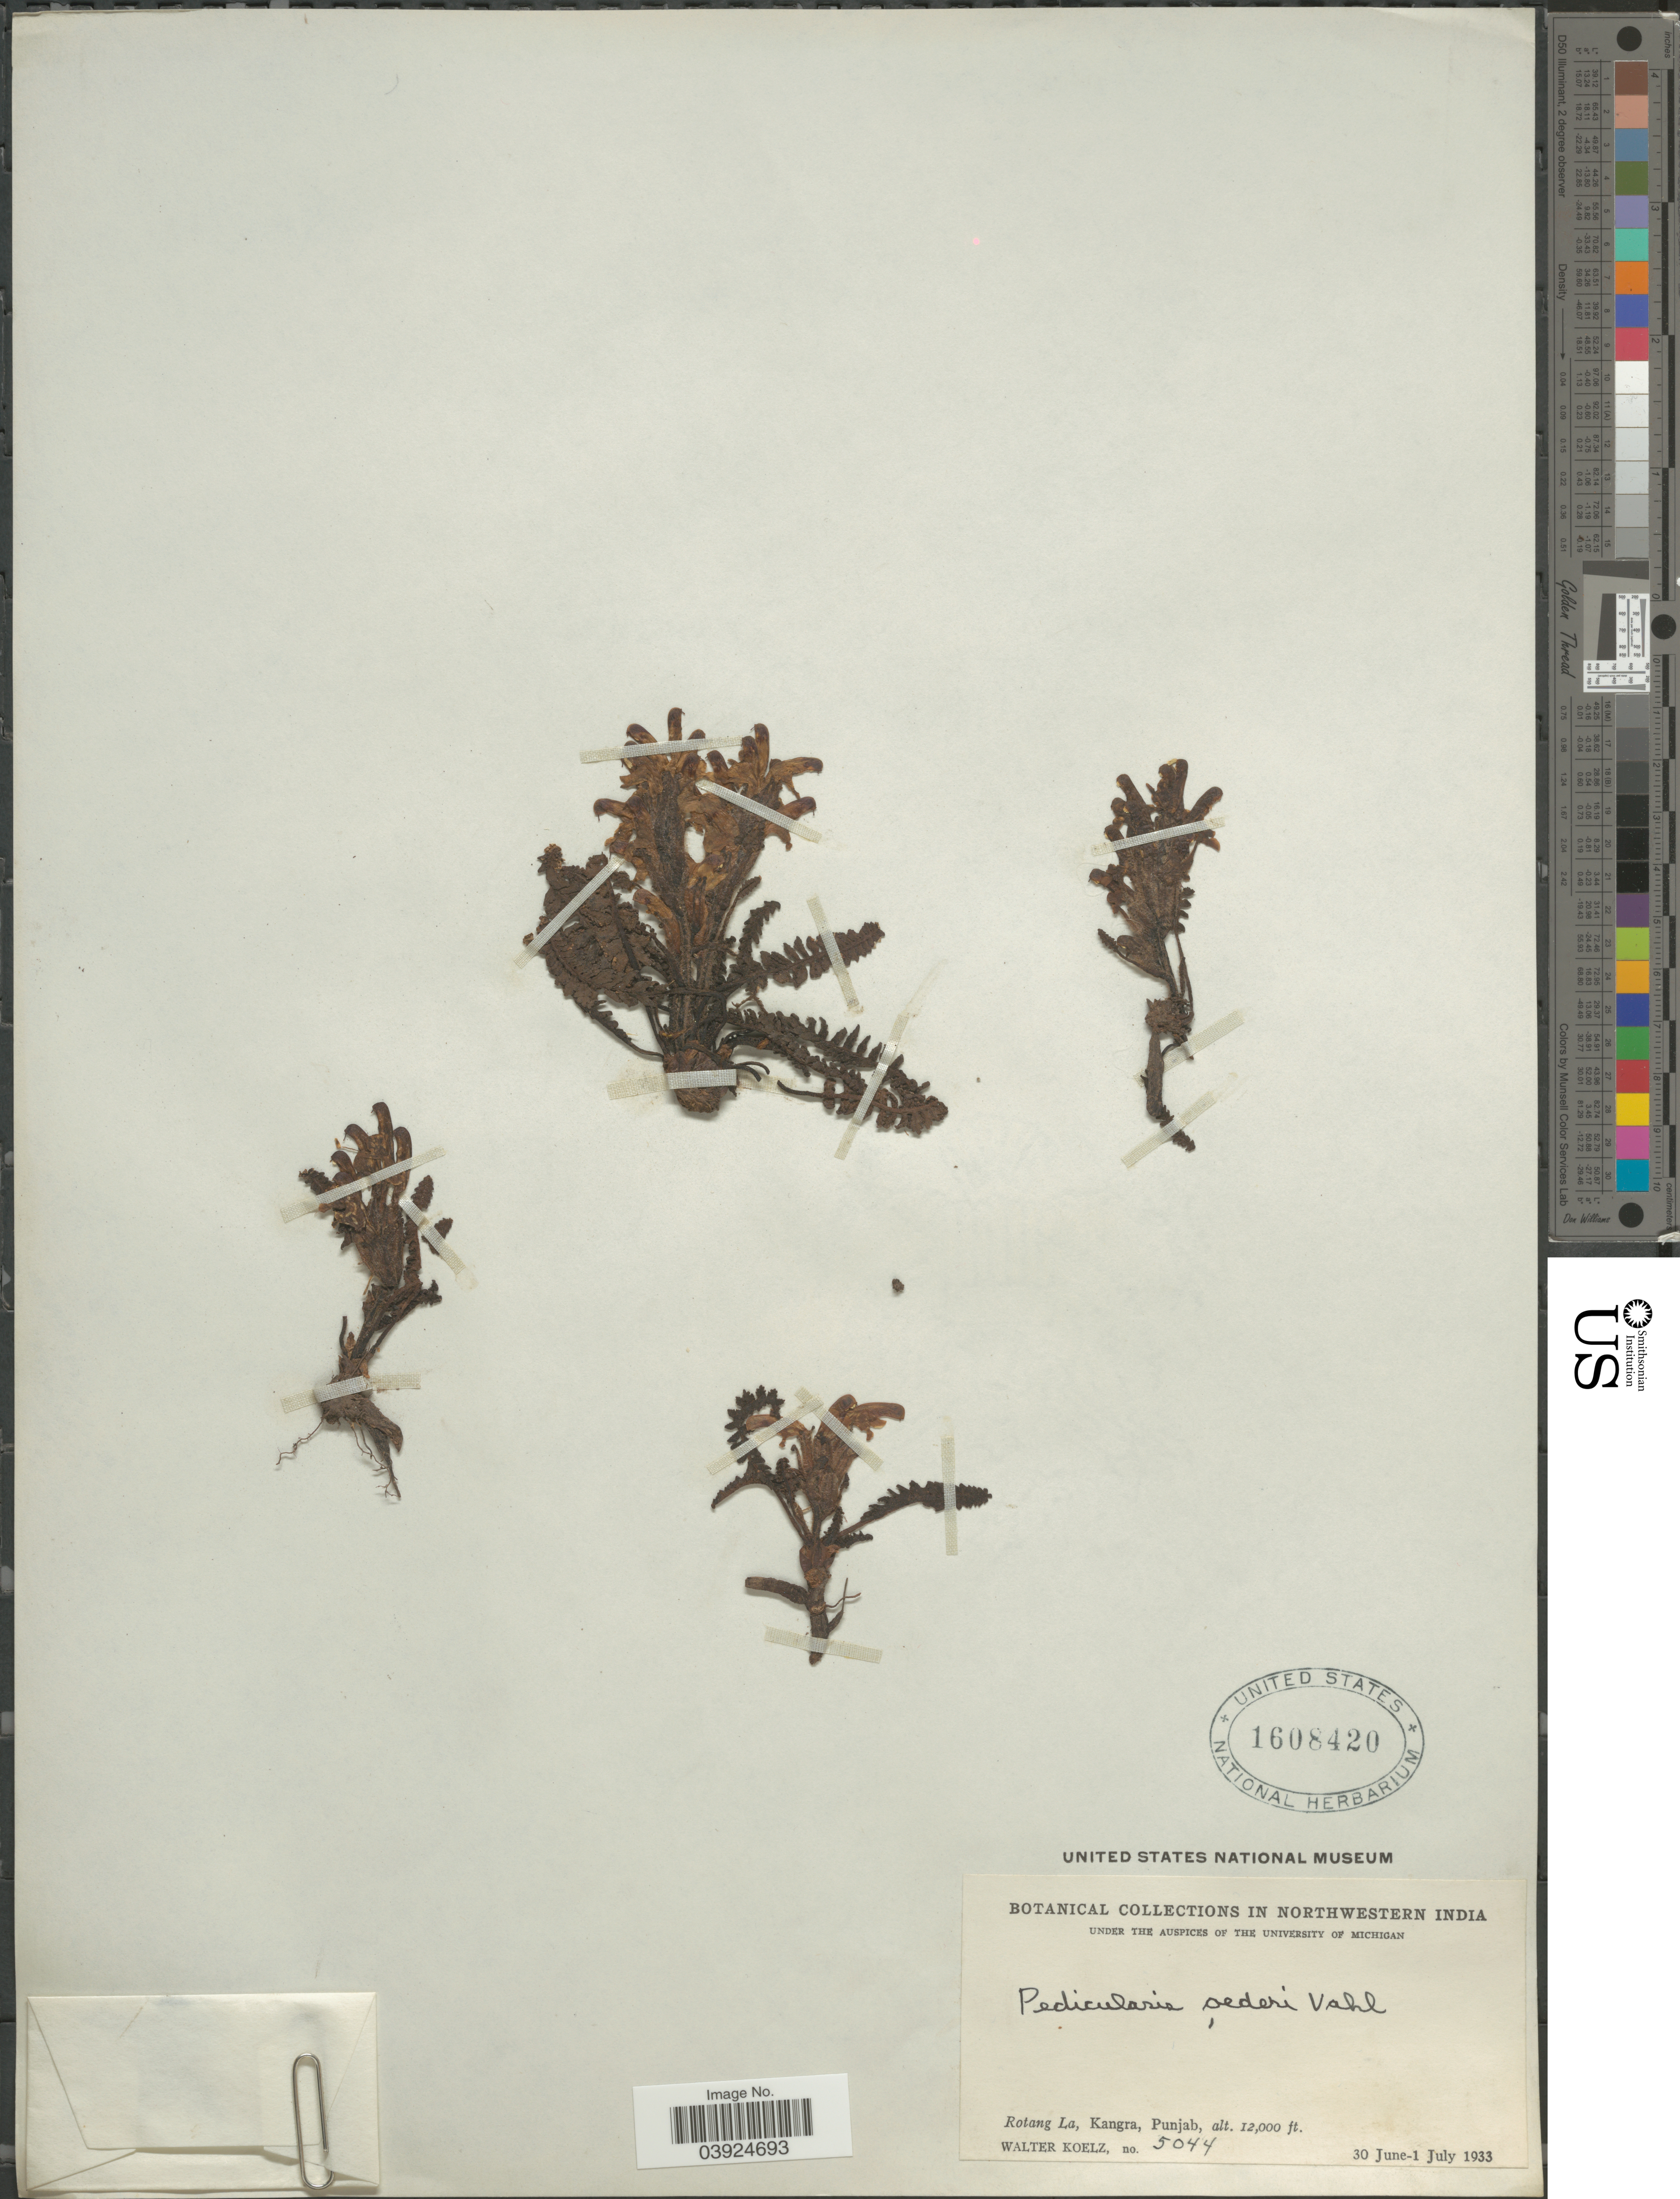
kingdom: Plantae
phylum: Tracheophyta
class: Magnoliopsida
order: Lamiales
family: Orobanchaceae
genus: Pedicularis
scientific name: Pedicularis oederi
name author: Vahl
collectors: W. N. Koelz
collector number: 5044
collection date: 1933-06-30/1933-07-01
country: India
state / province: Punjab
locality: Northwestern India. Rotang La, Kangra.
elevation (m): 3658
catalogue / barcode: US 1608420